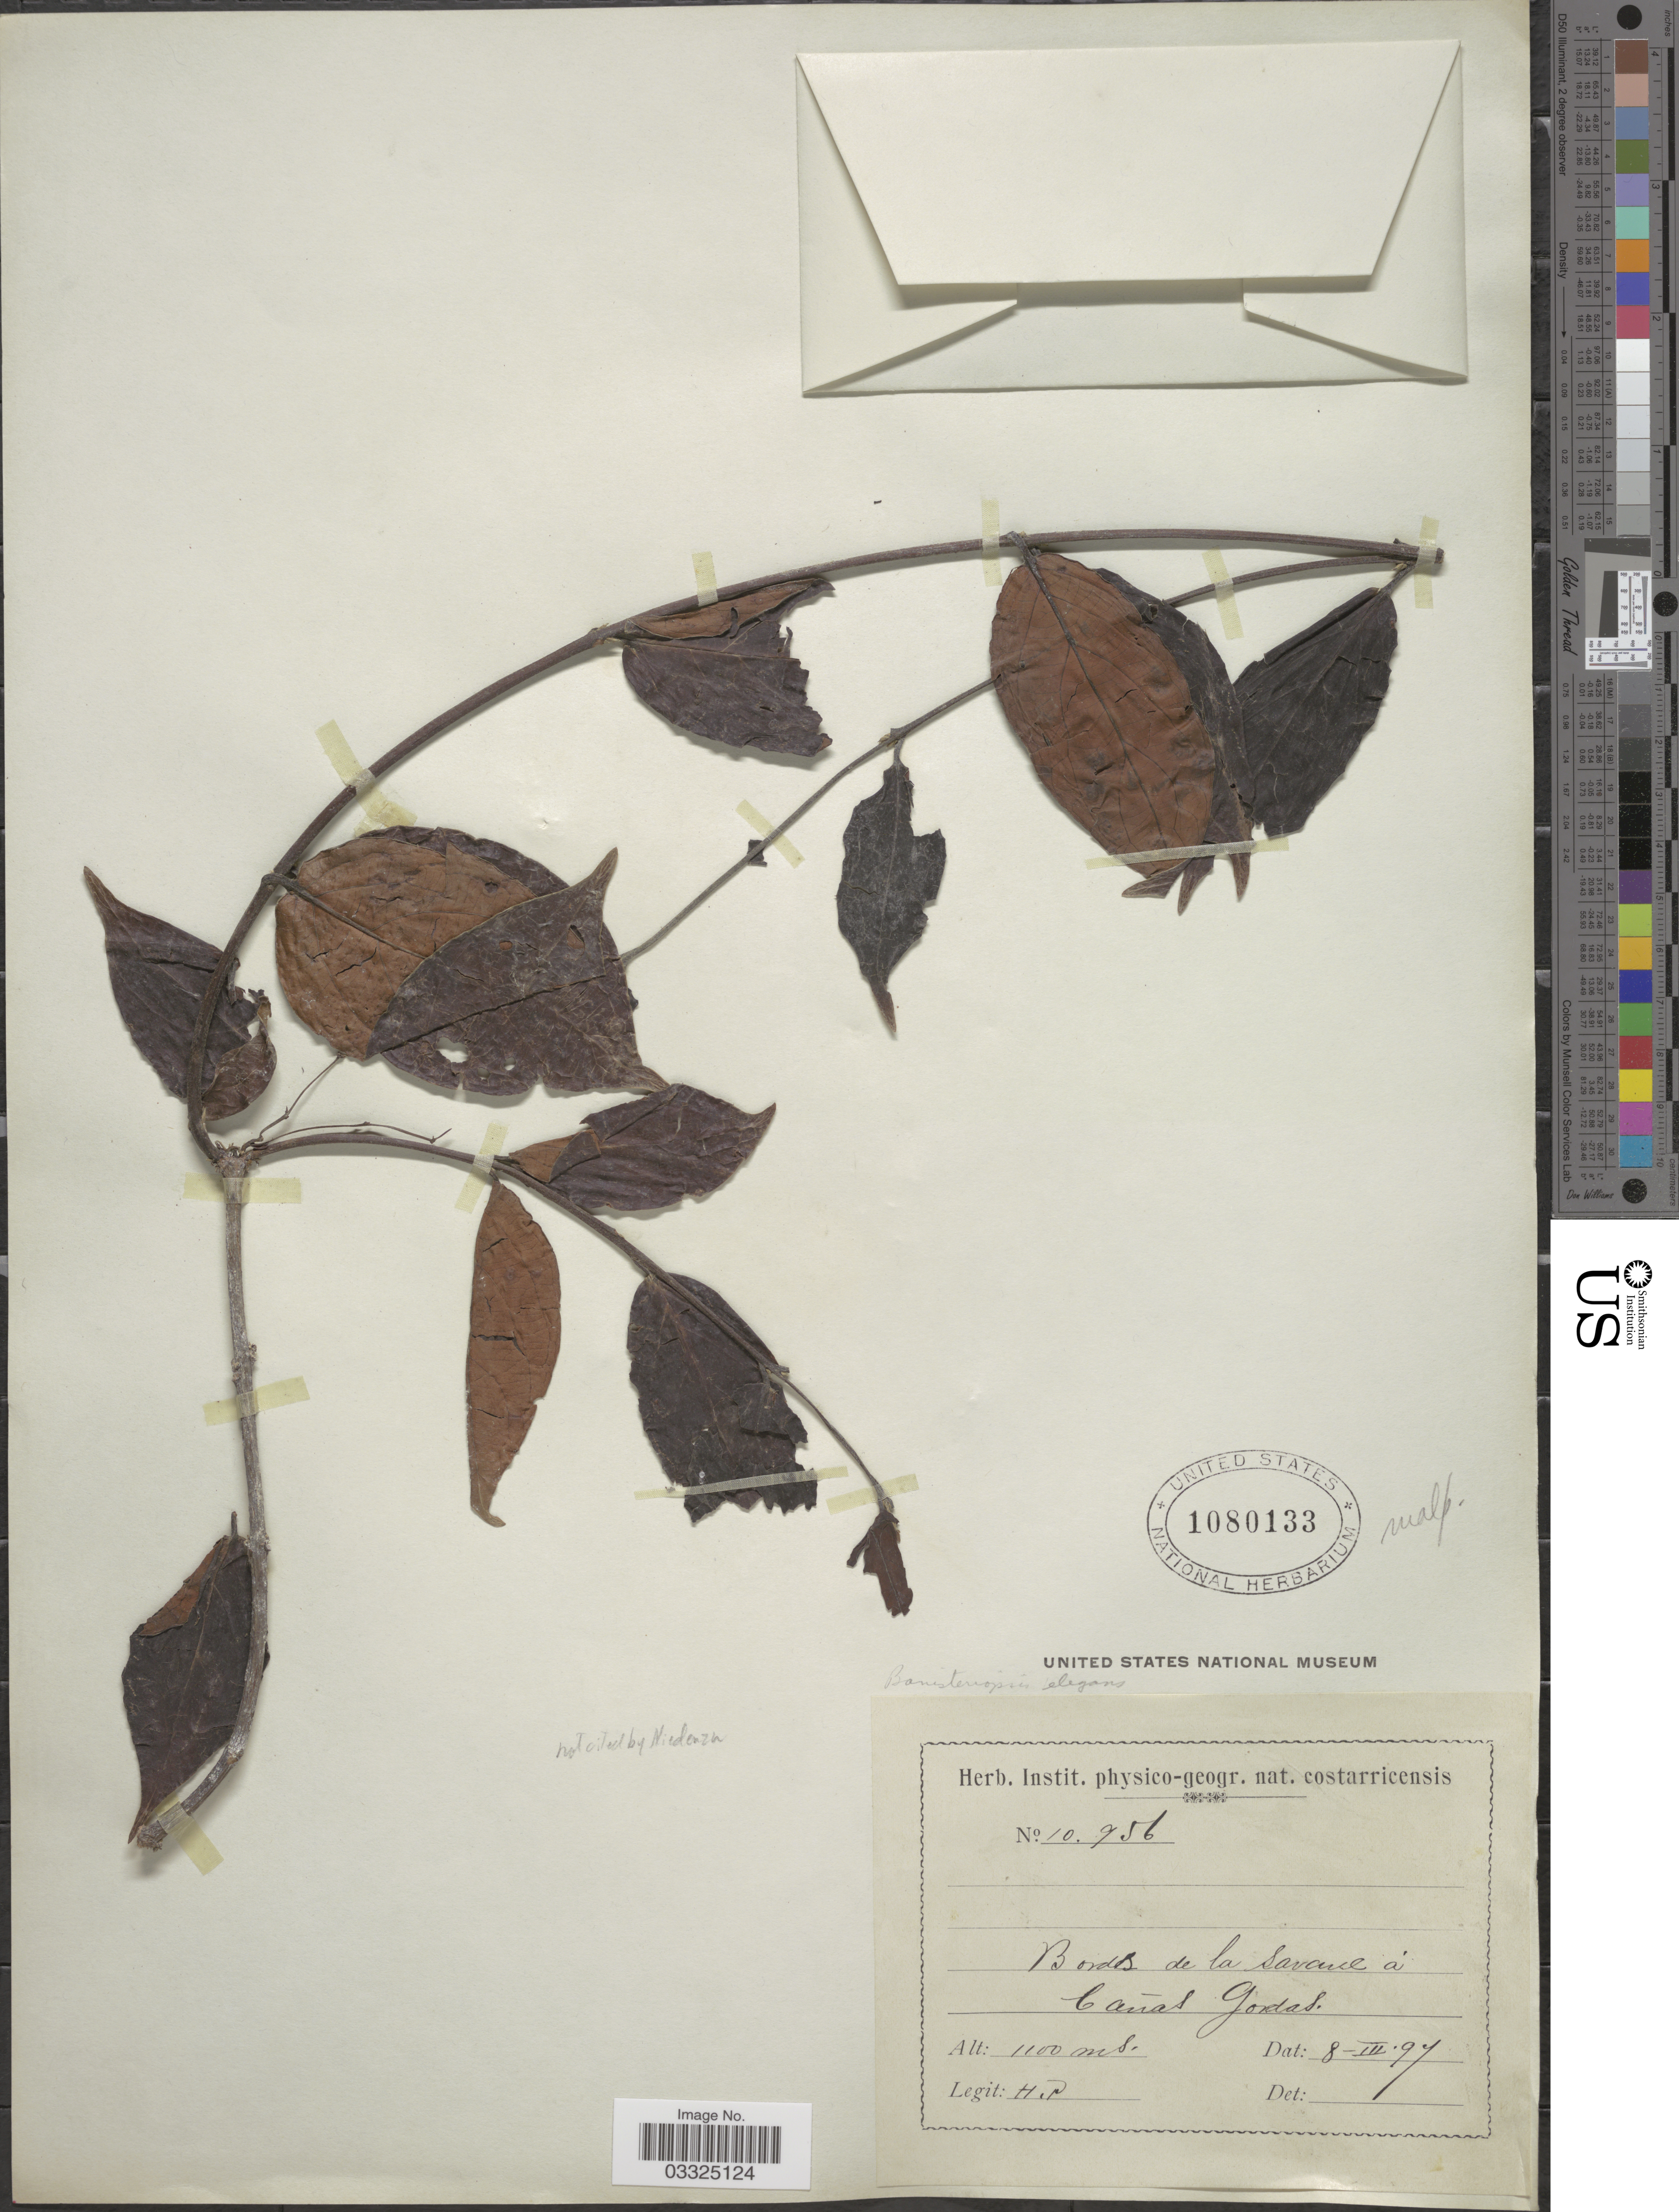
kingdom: Plantae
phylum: Tracheophyta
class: Magnoliopsida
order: Malpighiales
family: Malpighiaceae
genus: Banisteriopsis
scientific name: Banisteriopsis elegans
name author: (Triana & Planch.) Sandwith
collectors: H. P.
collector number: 10956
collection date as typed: Transcribed d/m/y: 8/3/97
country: Costa Rica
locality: Bords de la savane á Cañas Gordas.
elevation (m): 1100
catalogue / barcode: US 1080133